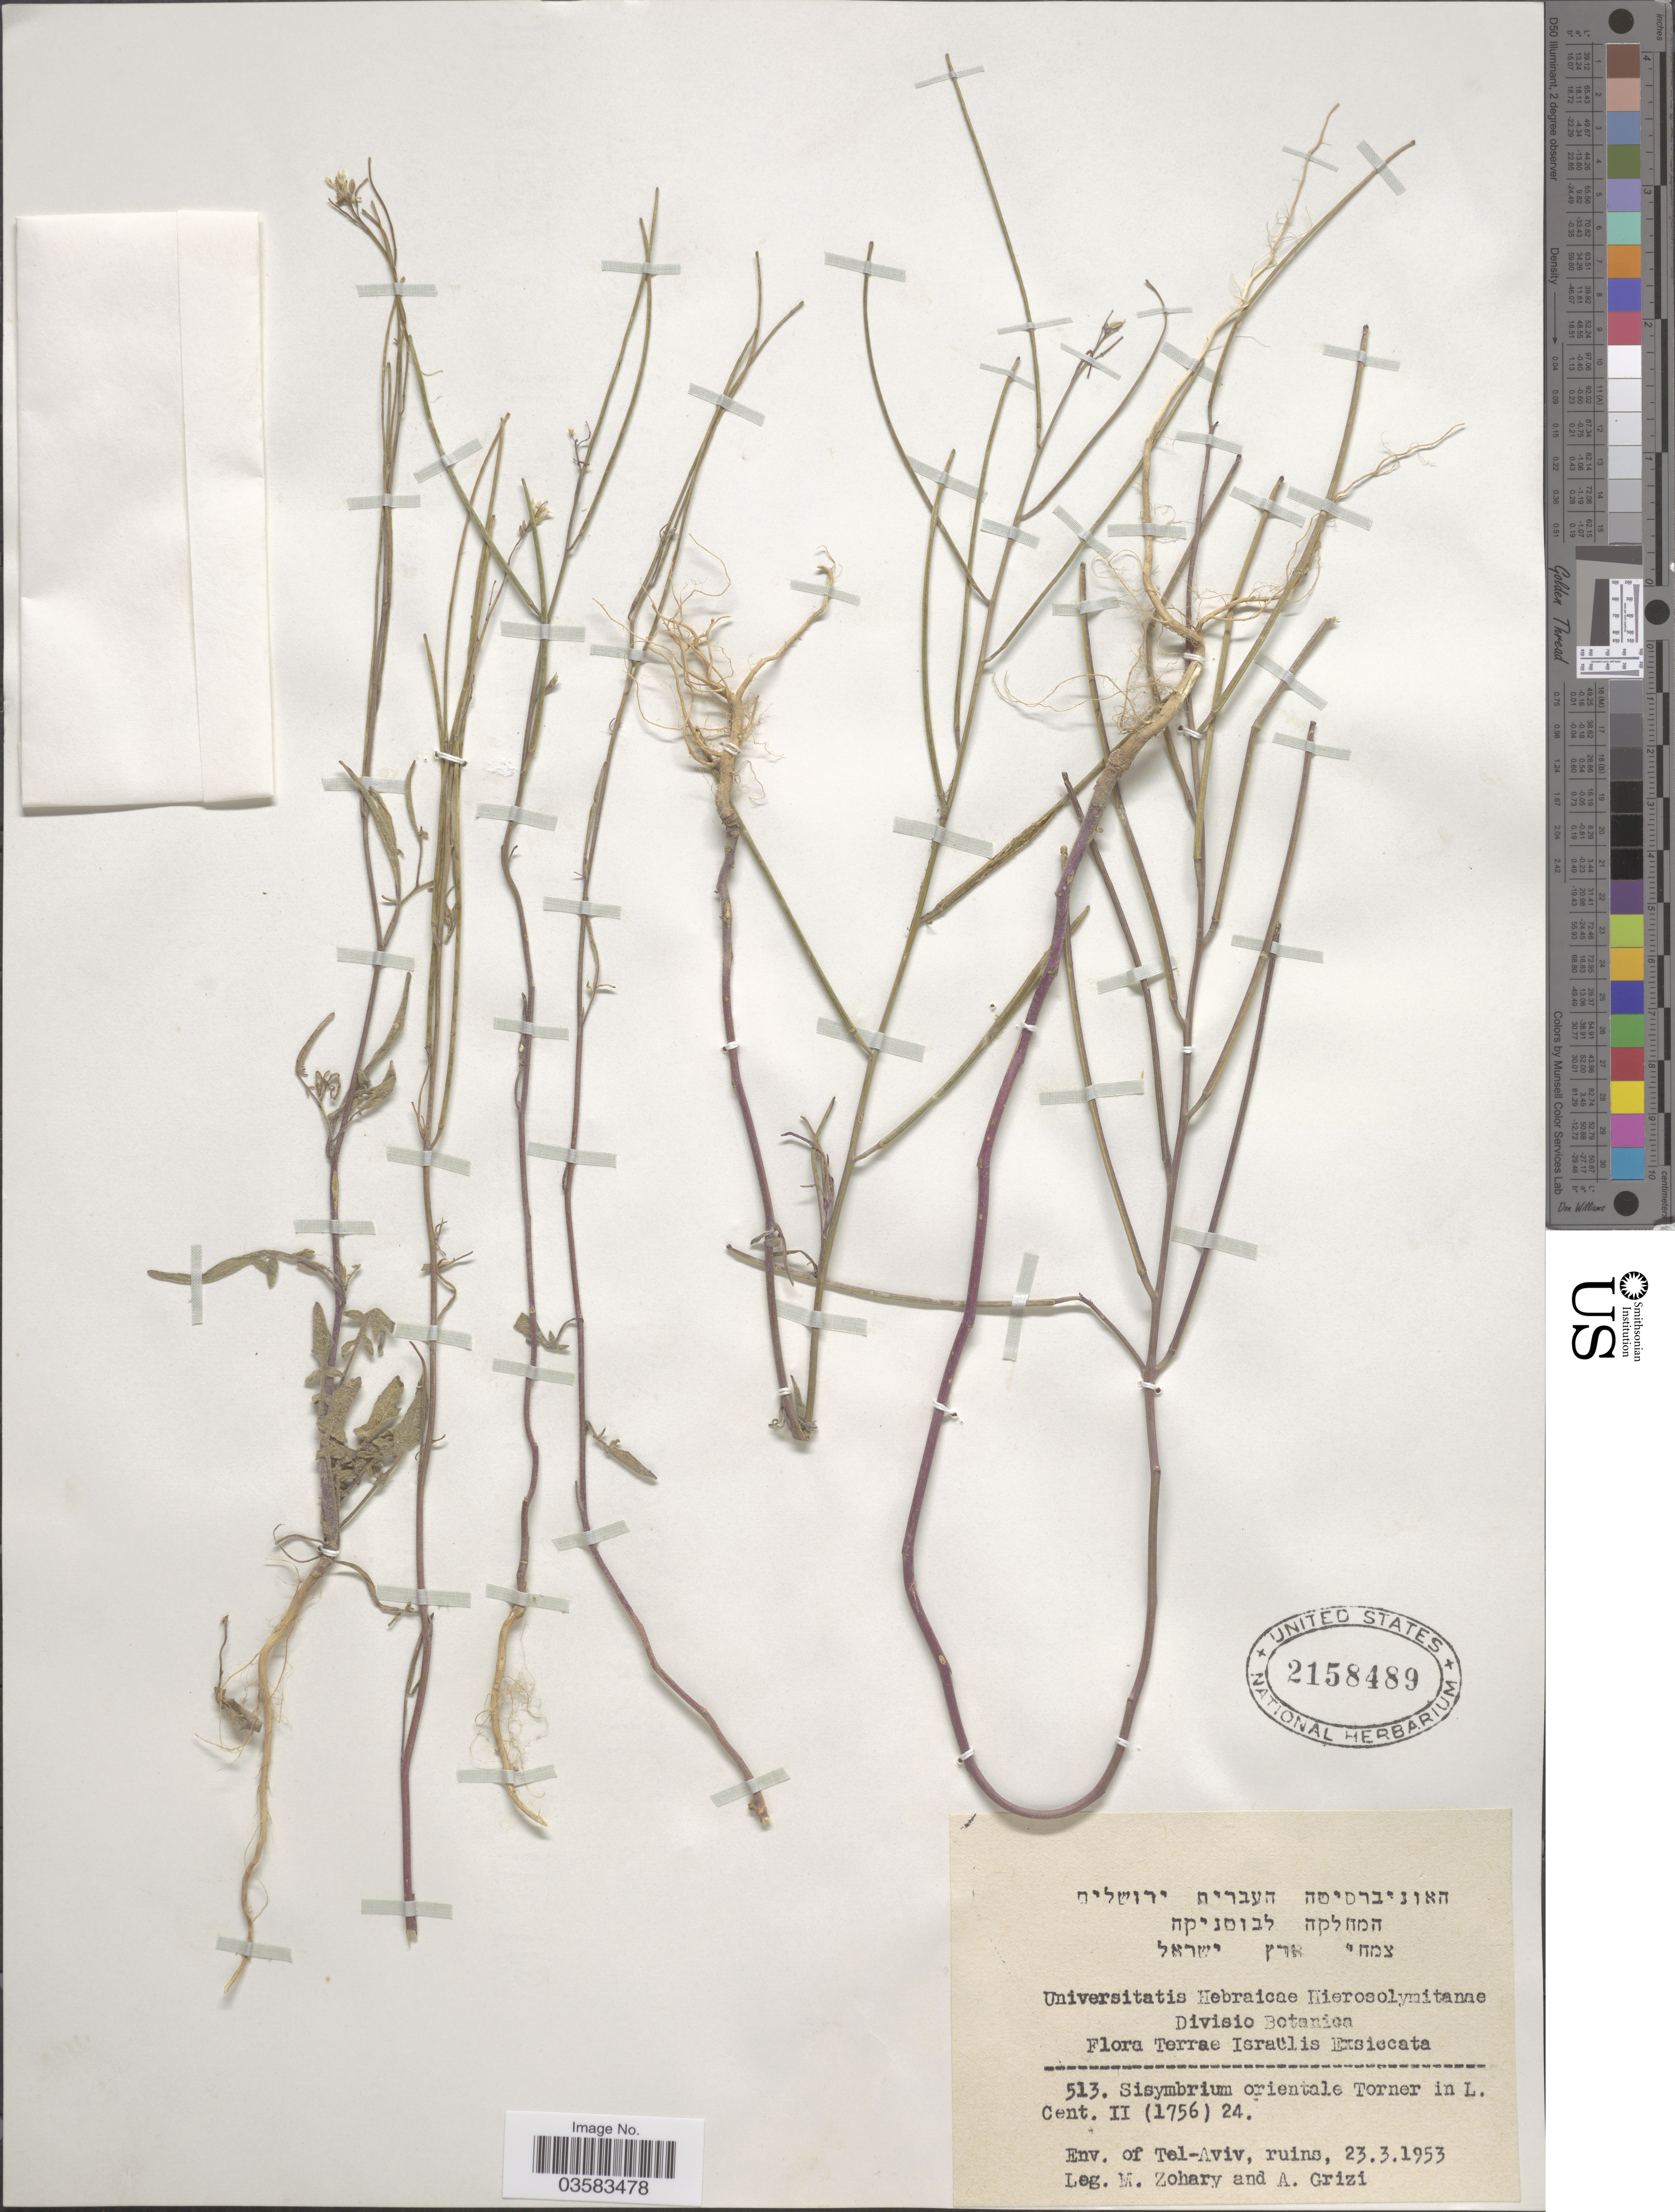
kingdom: Plantae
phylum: Tracheophyta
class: Magnoliopsida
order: Brassicales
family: Brassicaceae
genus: Sisymbrium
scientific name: Sisymbrium orientale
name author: L.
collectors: M. Zohary & A. Grizi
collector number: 513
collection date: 1953-03-23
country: Israel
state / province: Tel Aviv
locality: Terræ Israëlis. Env. of Tel-Aviv, ruins.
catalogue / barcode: US 2158489